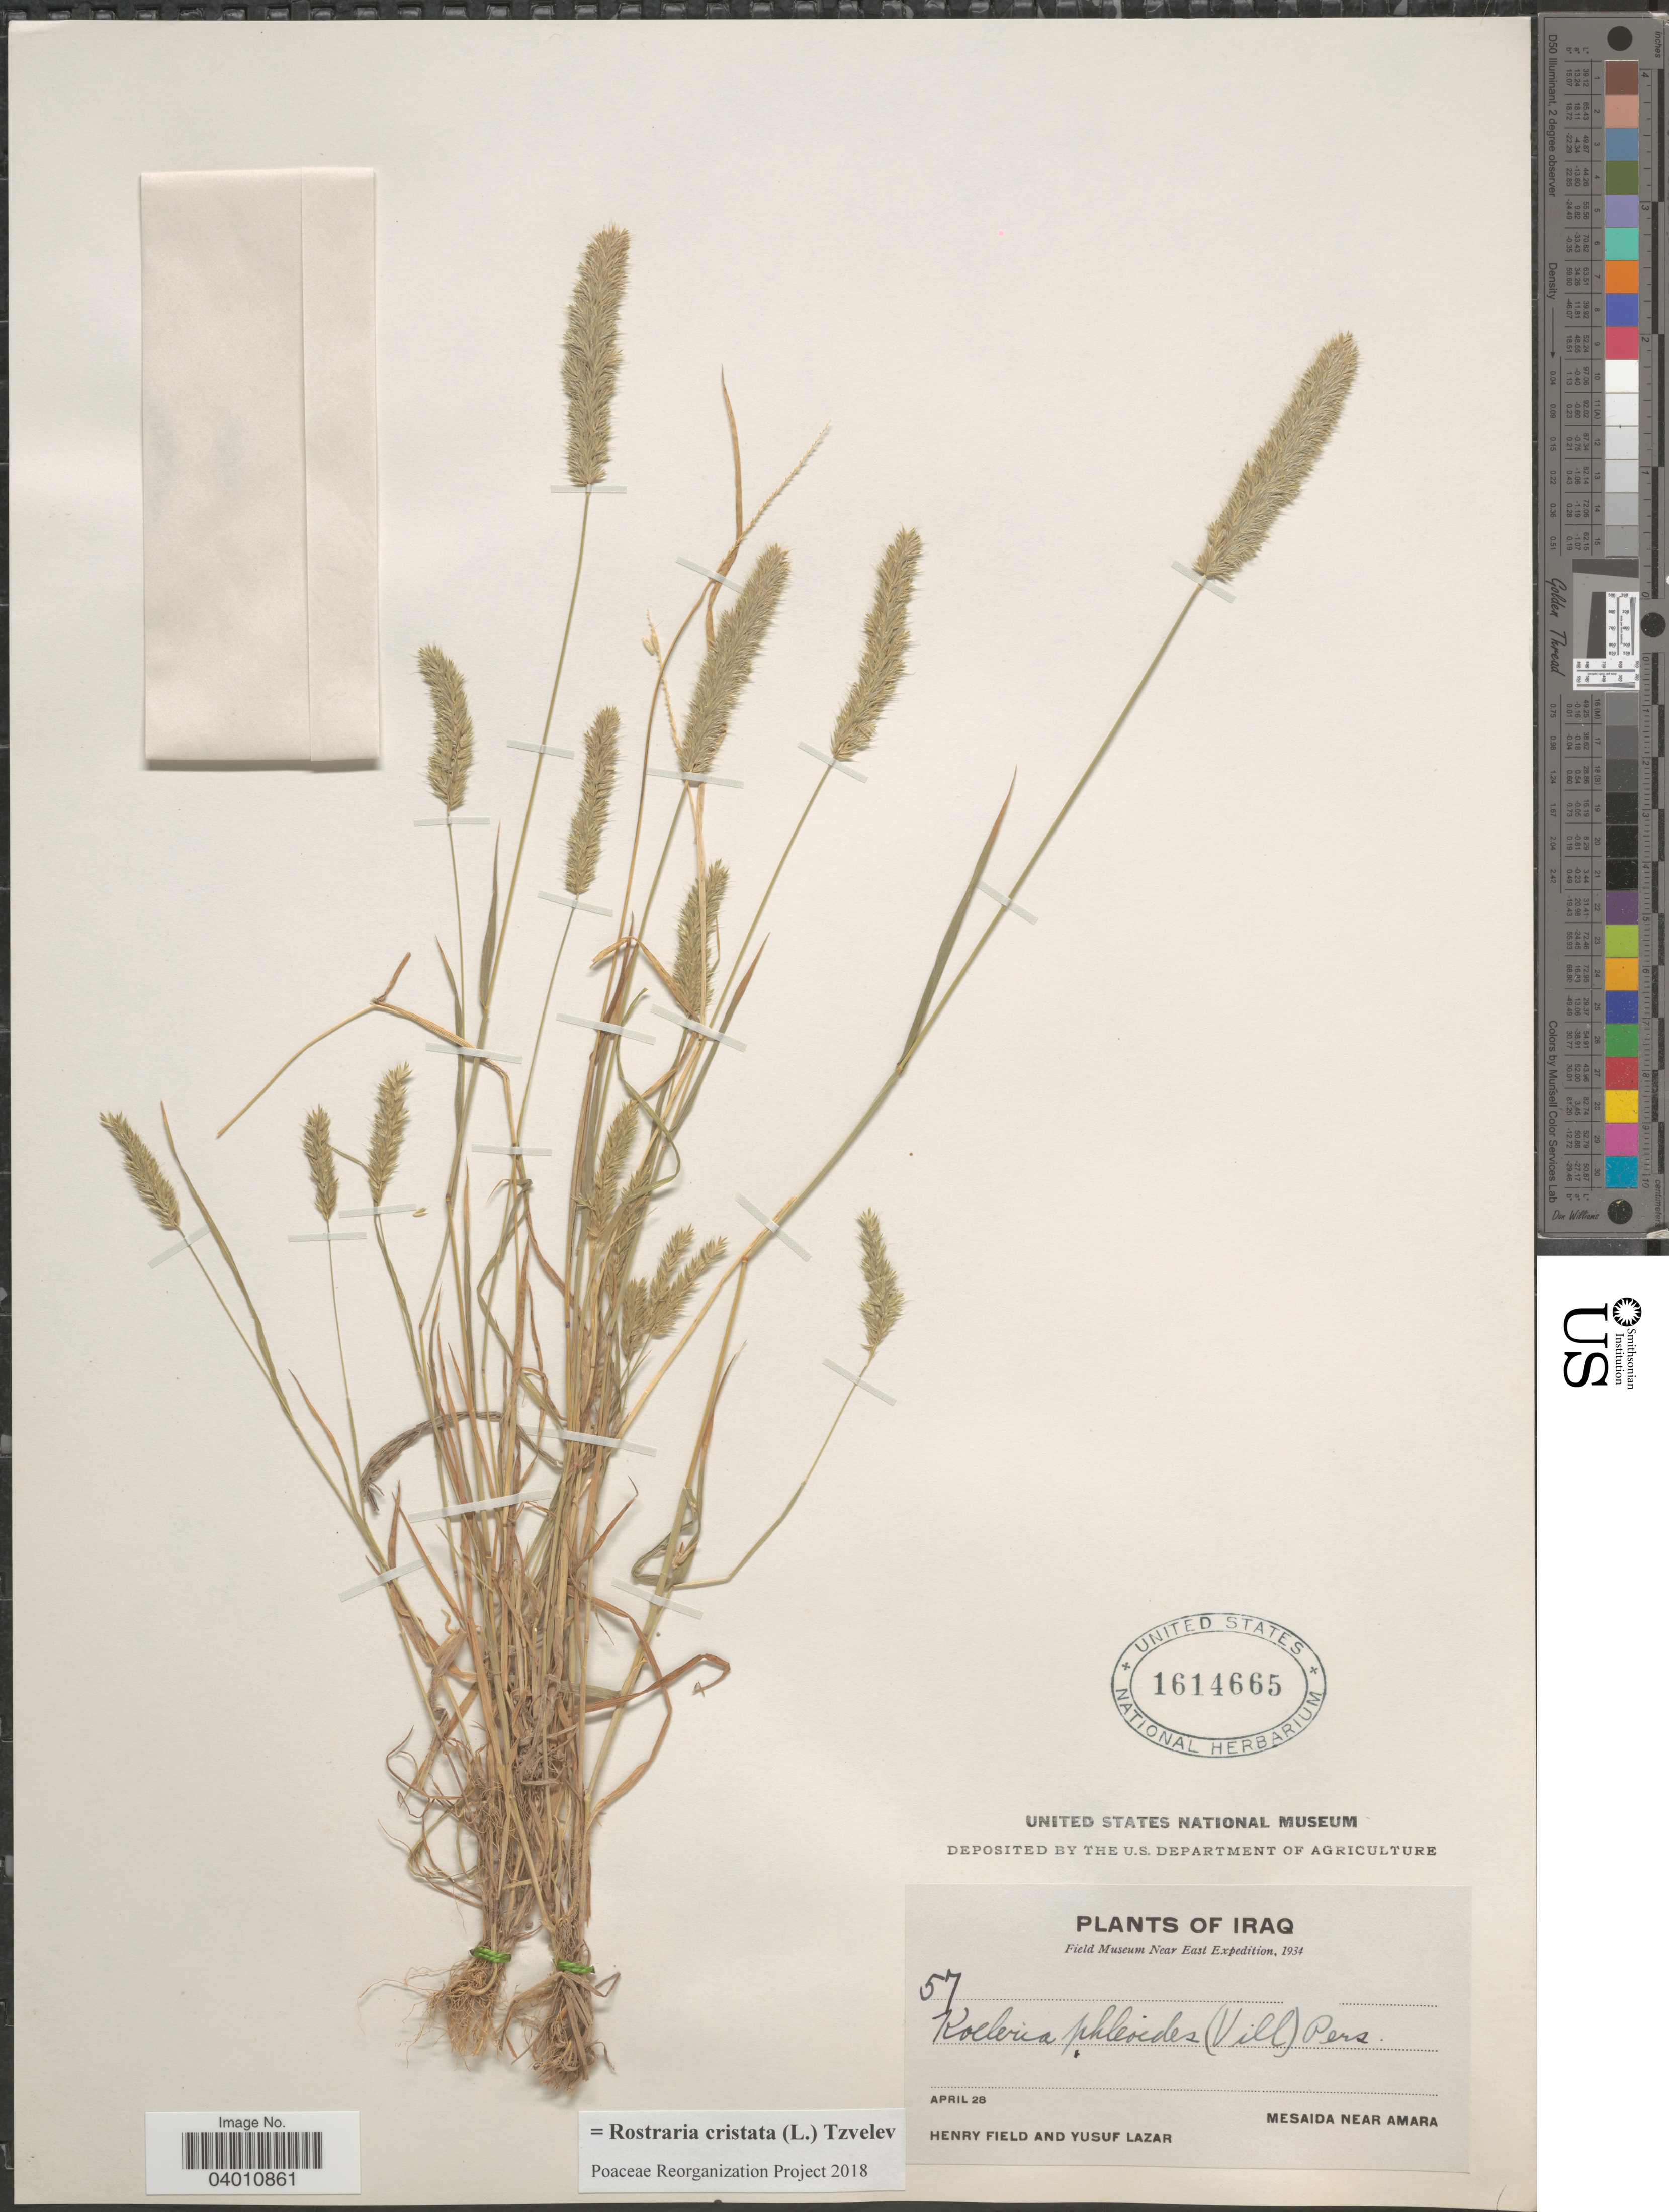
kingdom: Plantae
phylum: Tracheophyta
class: Liliopsida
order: Poales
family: Poaceae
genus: Rostraria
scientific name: Rostraria cristata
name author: (L.) Tzvelev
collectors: H. Field & Y. Lazar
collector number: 57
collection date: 1934-04-28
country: Iraq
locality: Mesaida near Amara.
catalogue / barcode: US 1614665